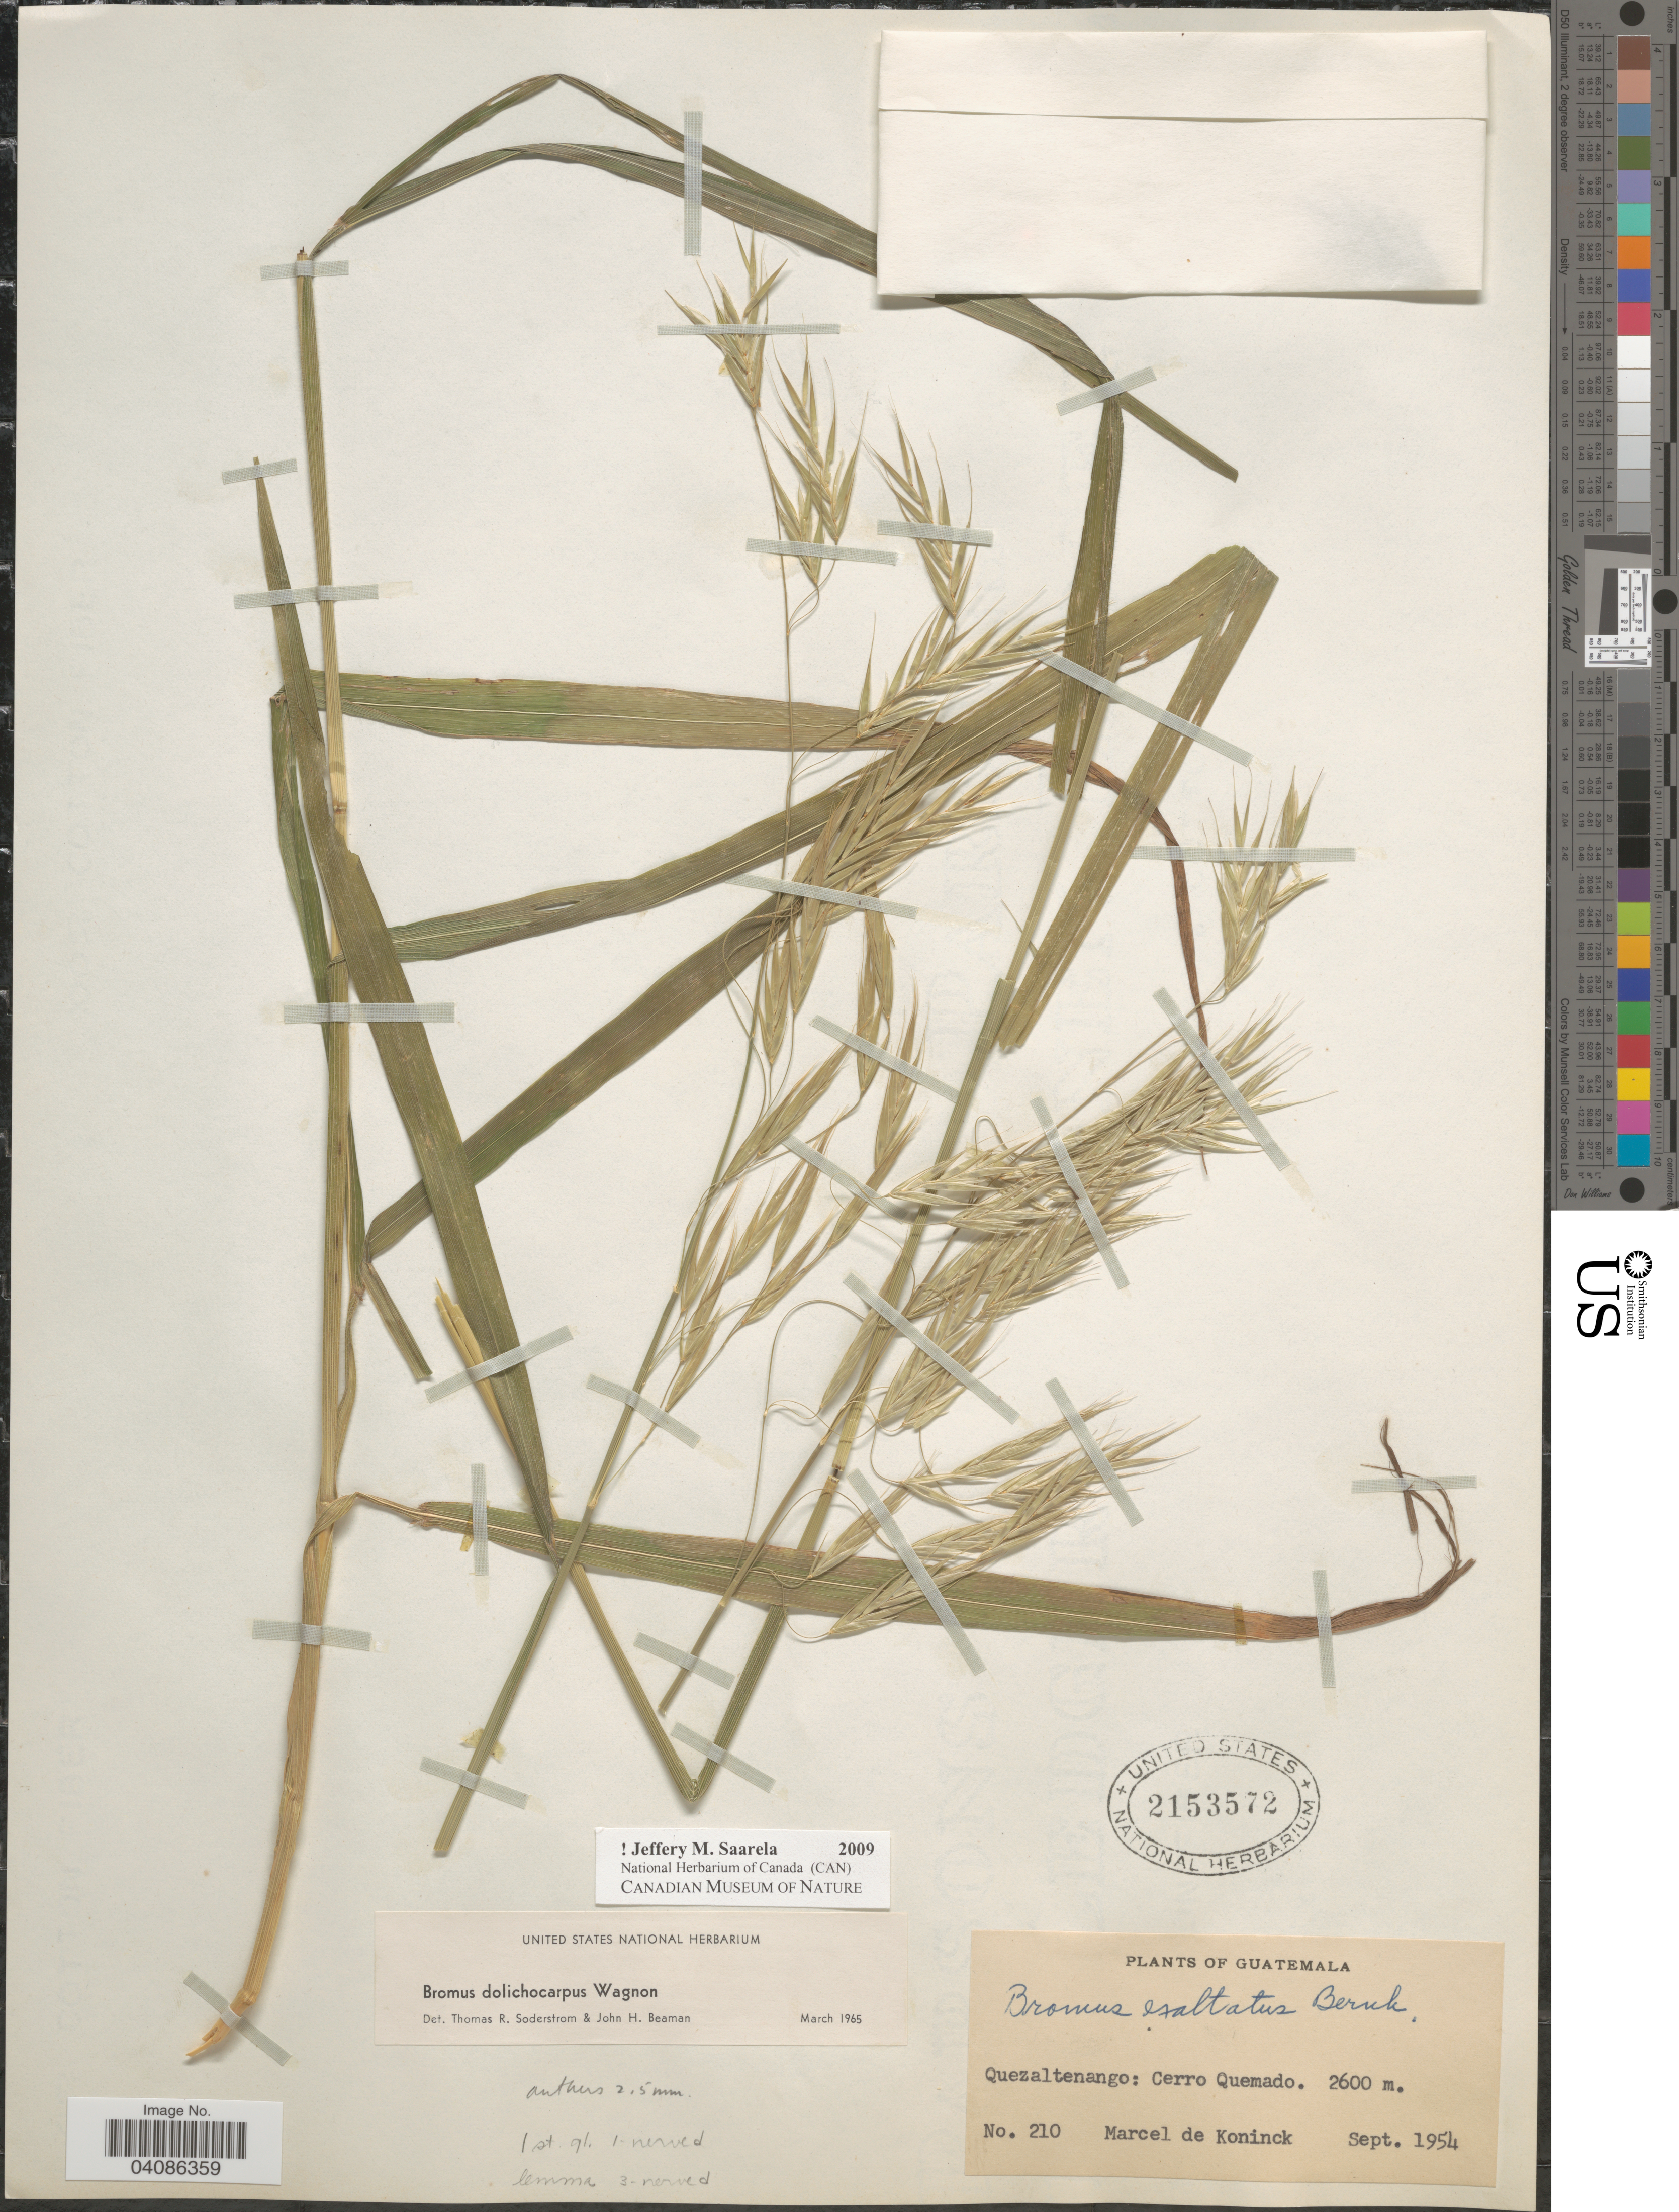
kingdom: Plantae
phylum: Tracheophyta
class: Liliopsida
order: Poales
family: Poaceae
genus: Bromus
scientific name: Bromus dolichocarpus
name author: Wagnon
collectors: M. Koninck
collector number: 210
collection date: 1954-09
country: Guatemala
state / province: Quetzaltenango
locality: Cerro Quemado.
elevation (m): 2600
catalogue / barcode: US 2153572